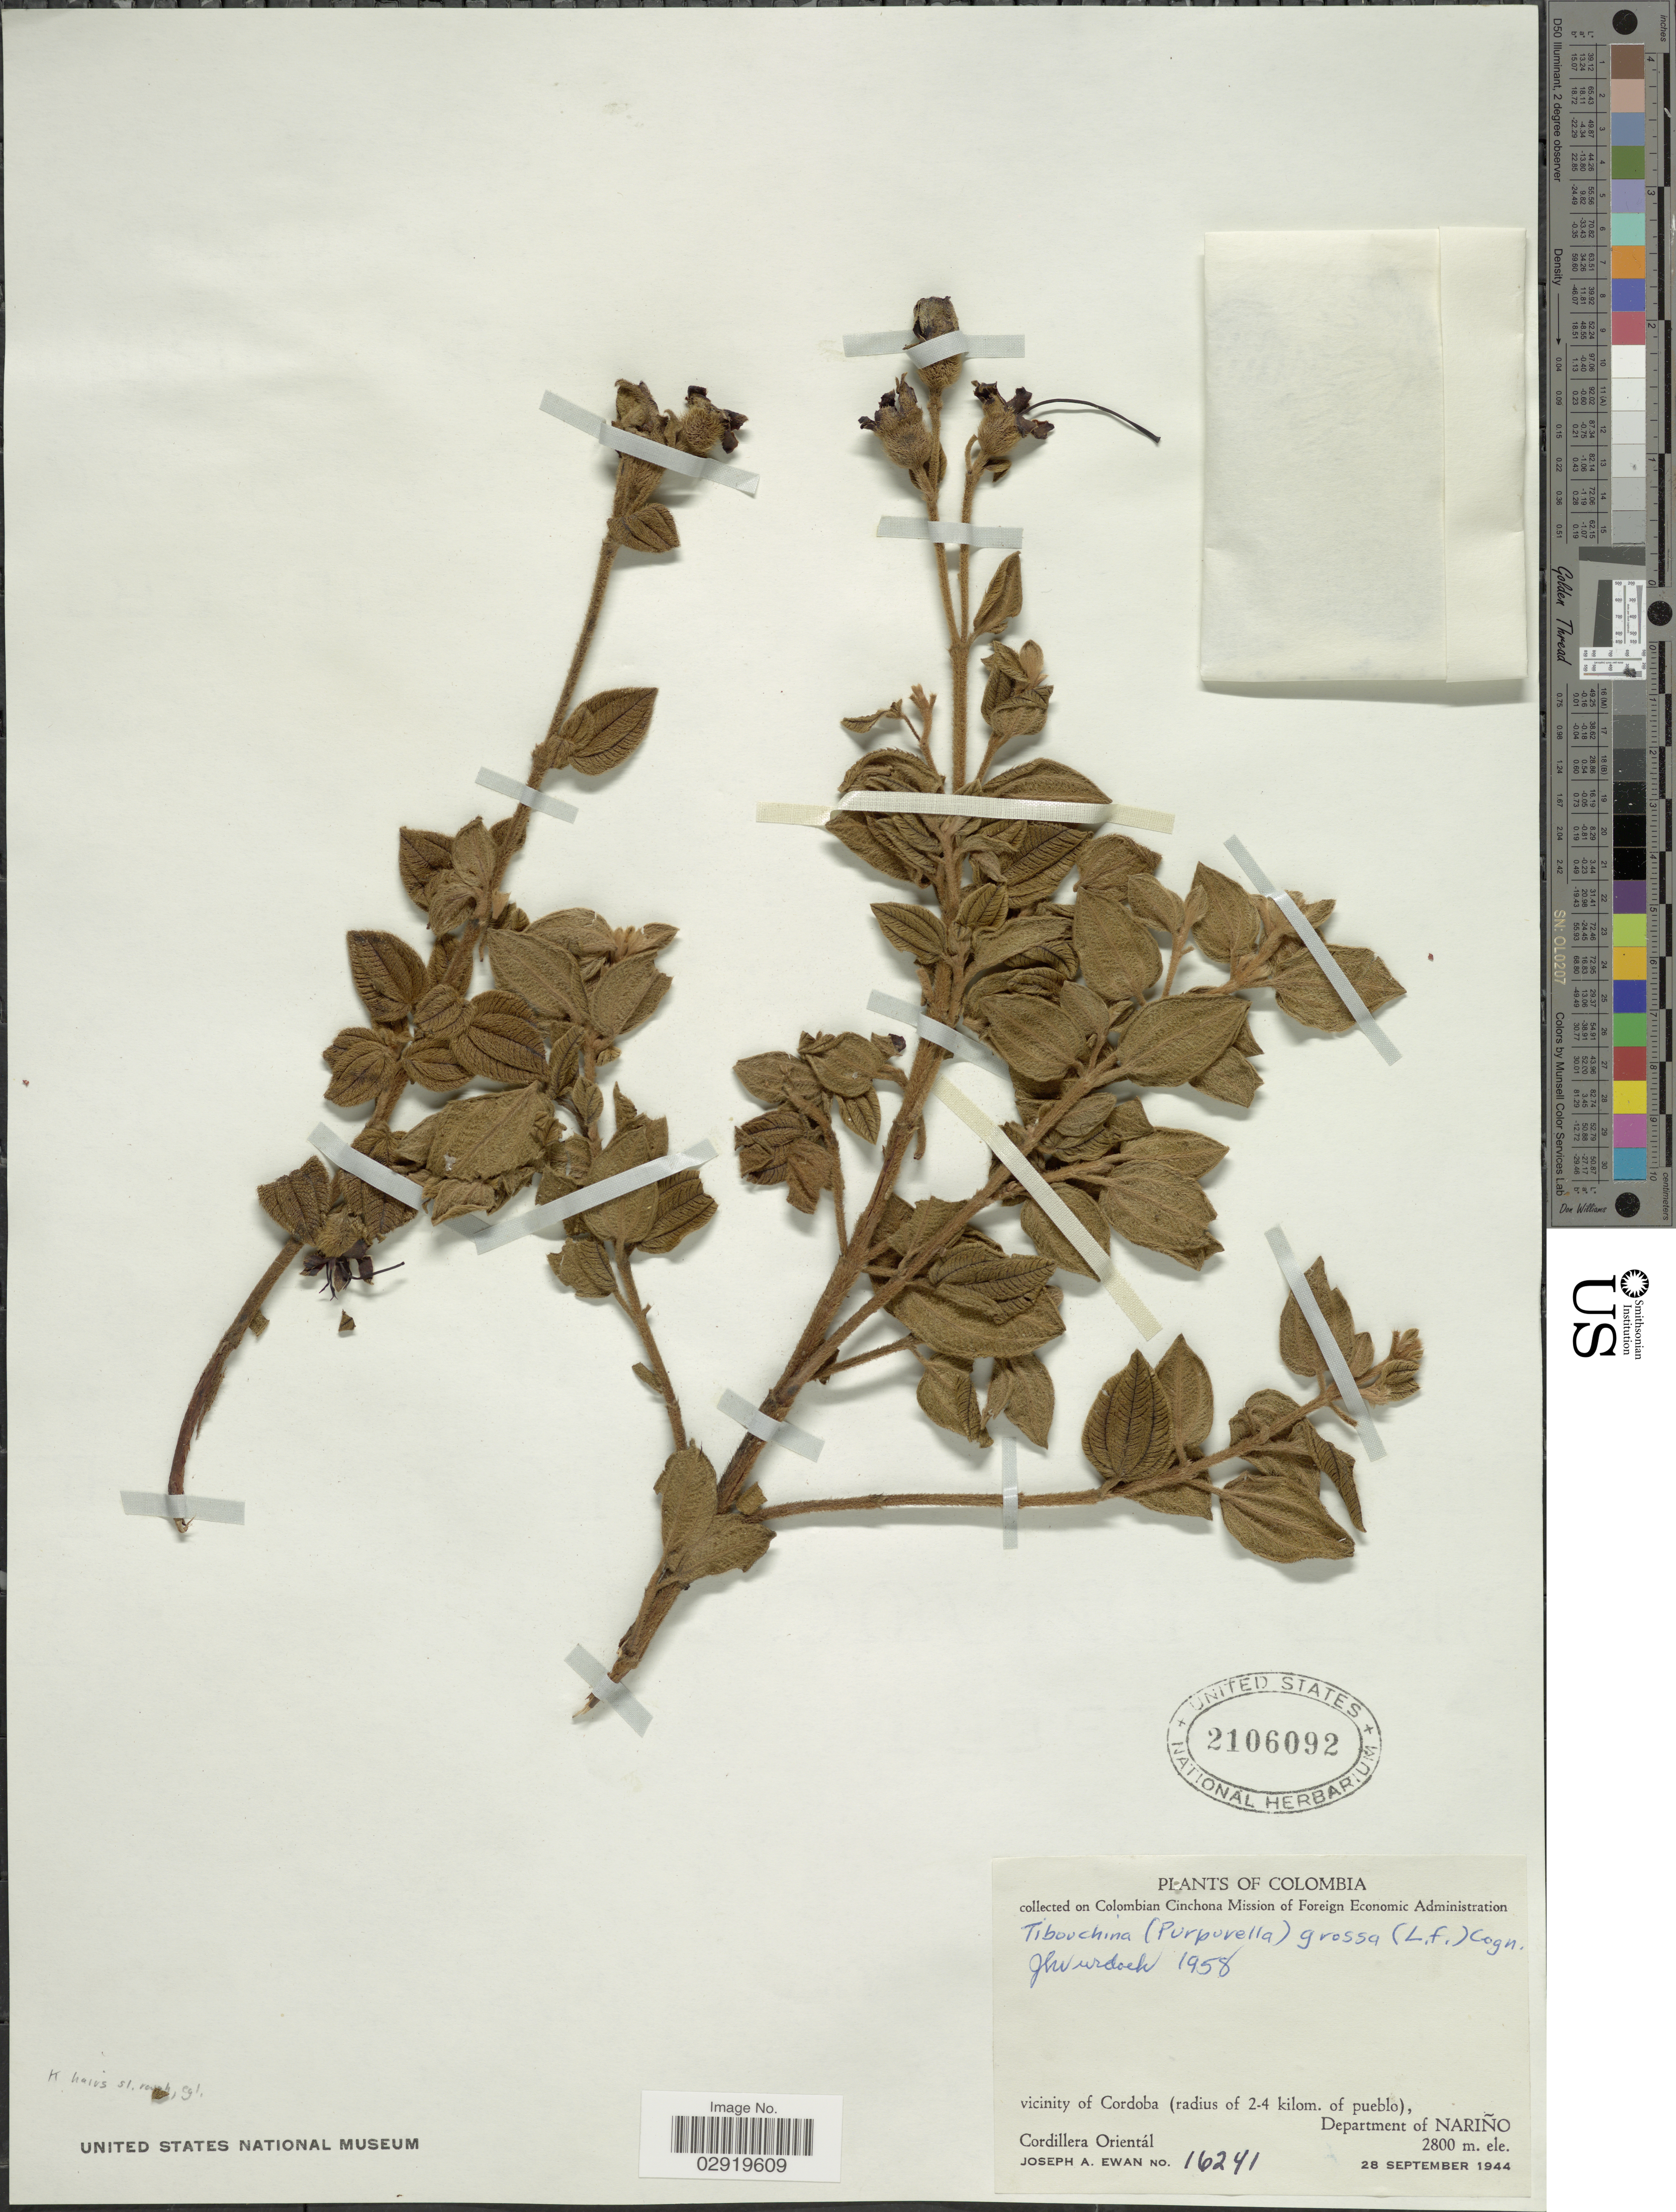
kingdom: Plantae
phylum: Tracheophyta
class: Magnoliopsida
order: Myrtales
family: Melastomataceae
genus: Chaetogastra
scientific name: Chaetogastra grossa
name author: (L. f.) P.J.F. Guim. & Michelang.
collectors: J. A. Ewan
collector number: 16241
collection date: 1944-09-28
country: Colombia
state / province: Nariño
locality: Vicinity of Cordoba (radius of 2-4 kilom. of pueblo), Department of Nariño. Cordillera Orientál.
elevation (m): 2800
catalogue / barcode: US 2106092